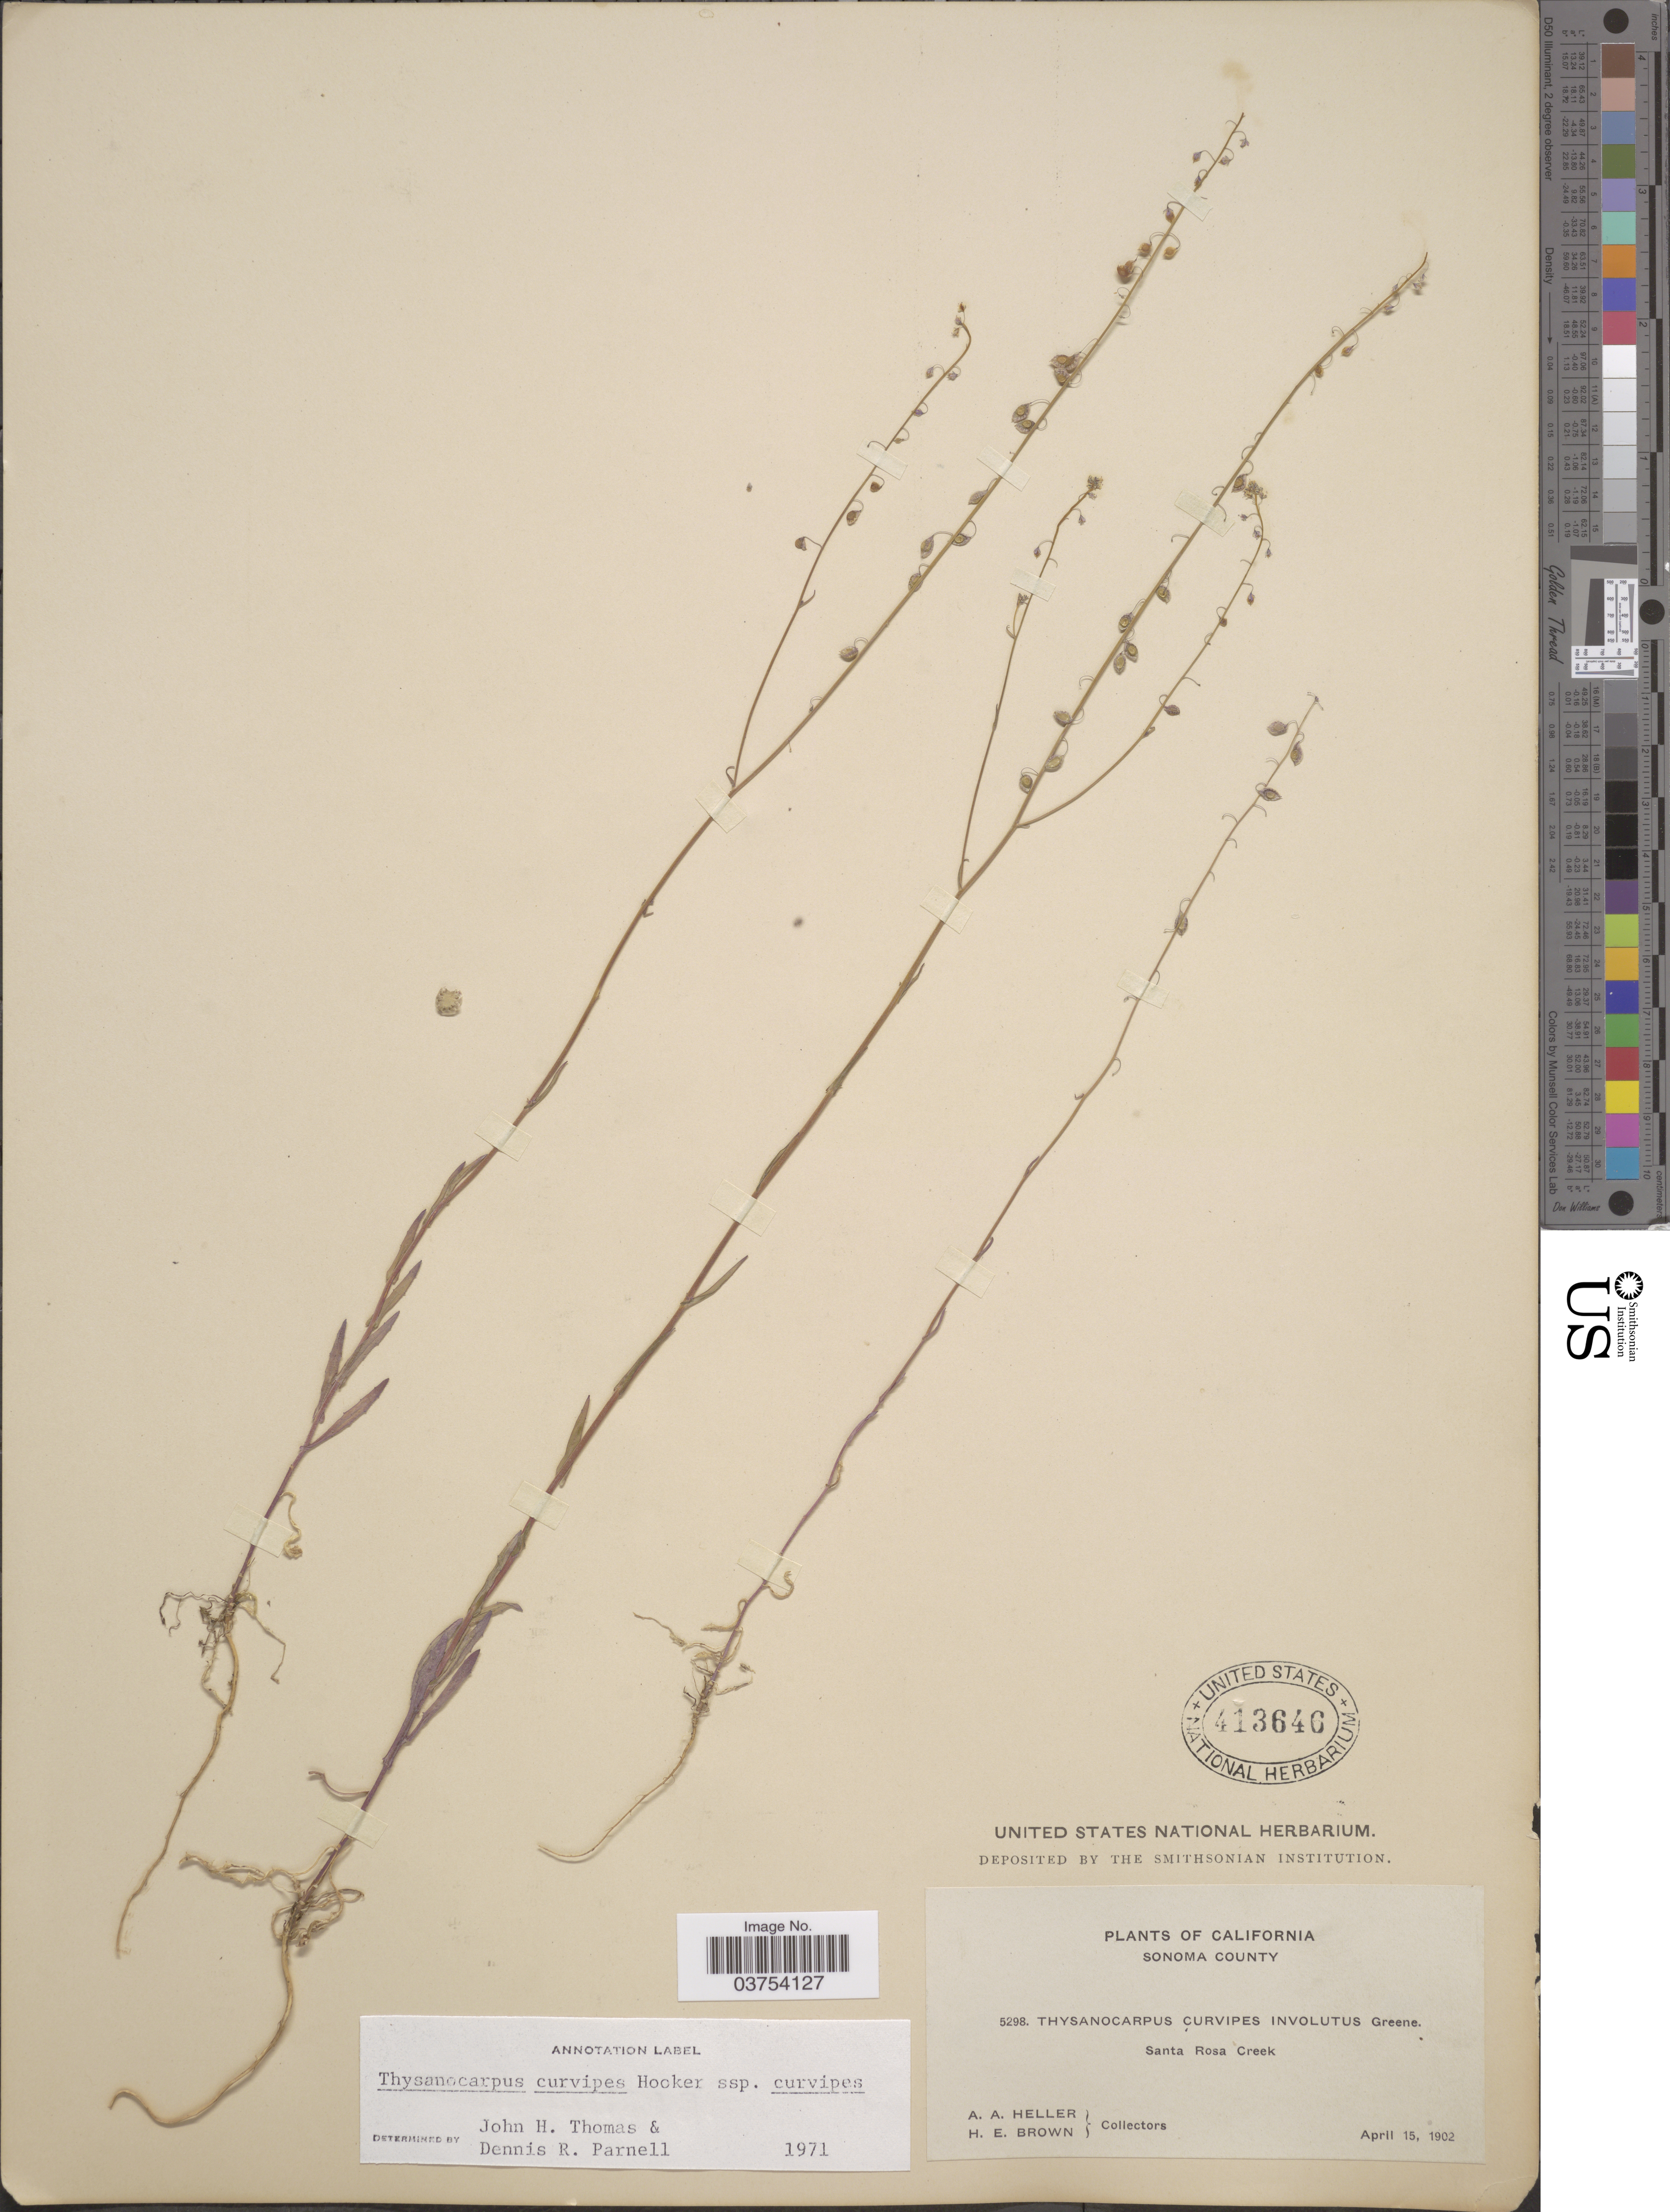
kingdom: Plantae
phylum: Tracheophyta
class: Magnoliopsida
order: Brassicales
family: Brassicaceae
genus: Thysanocarpus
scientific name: Thysanocarpus curvipes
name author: Hook.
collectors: A. A. Heller & H. E. Brown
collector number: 5298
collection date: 1902-04-15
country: United States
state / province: California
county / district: Sonoma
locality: Sonoma County. Santa Rosa Creek.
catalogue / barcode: US 413646